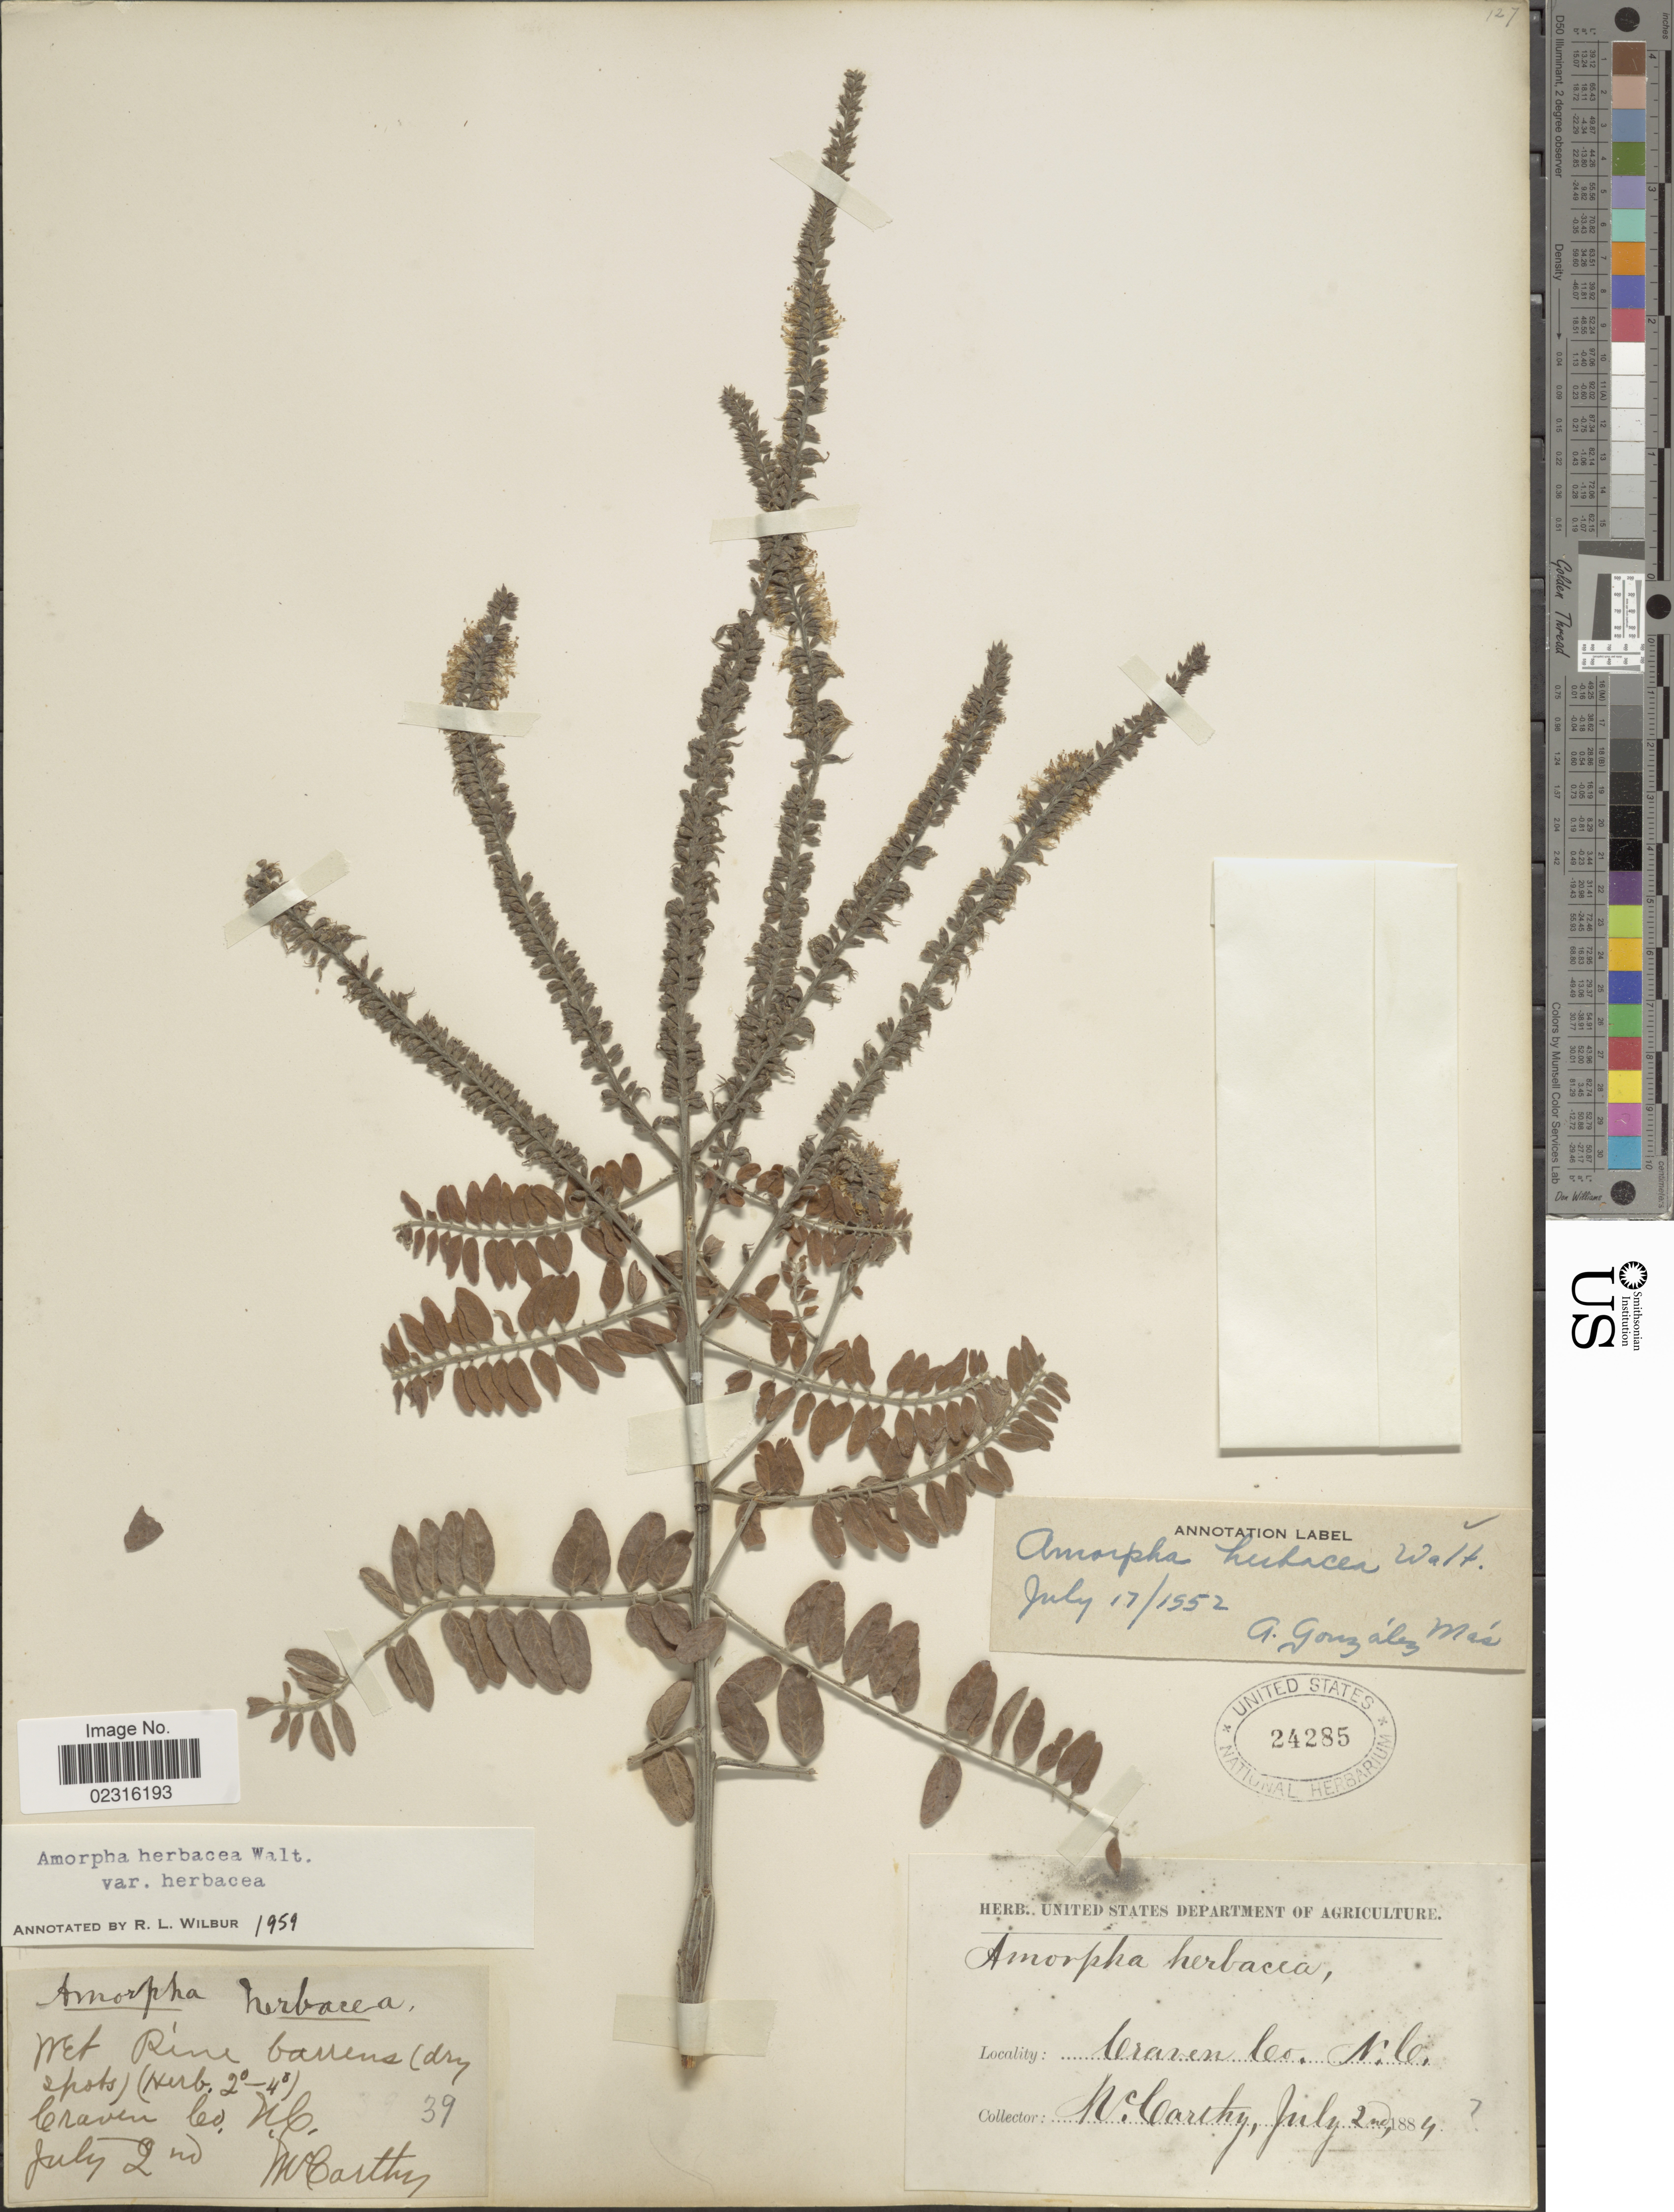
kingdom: Plantae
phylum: Tracheophyta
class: Magnoliopsida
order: Fabales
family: Fabaceae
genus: Amorpha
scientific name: Amorpha herbacea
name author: Schltdl.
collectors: -- McCarthy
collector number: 39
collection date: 1884-07-02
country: United States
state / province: North Carolina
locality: Craven Co., wet pine barrens.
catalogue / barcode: US 24285